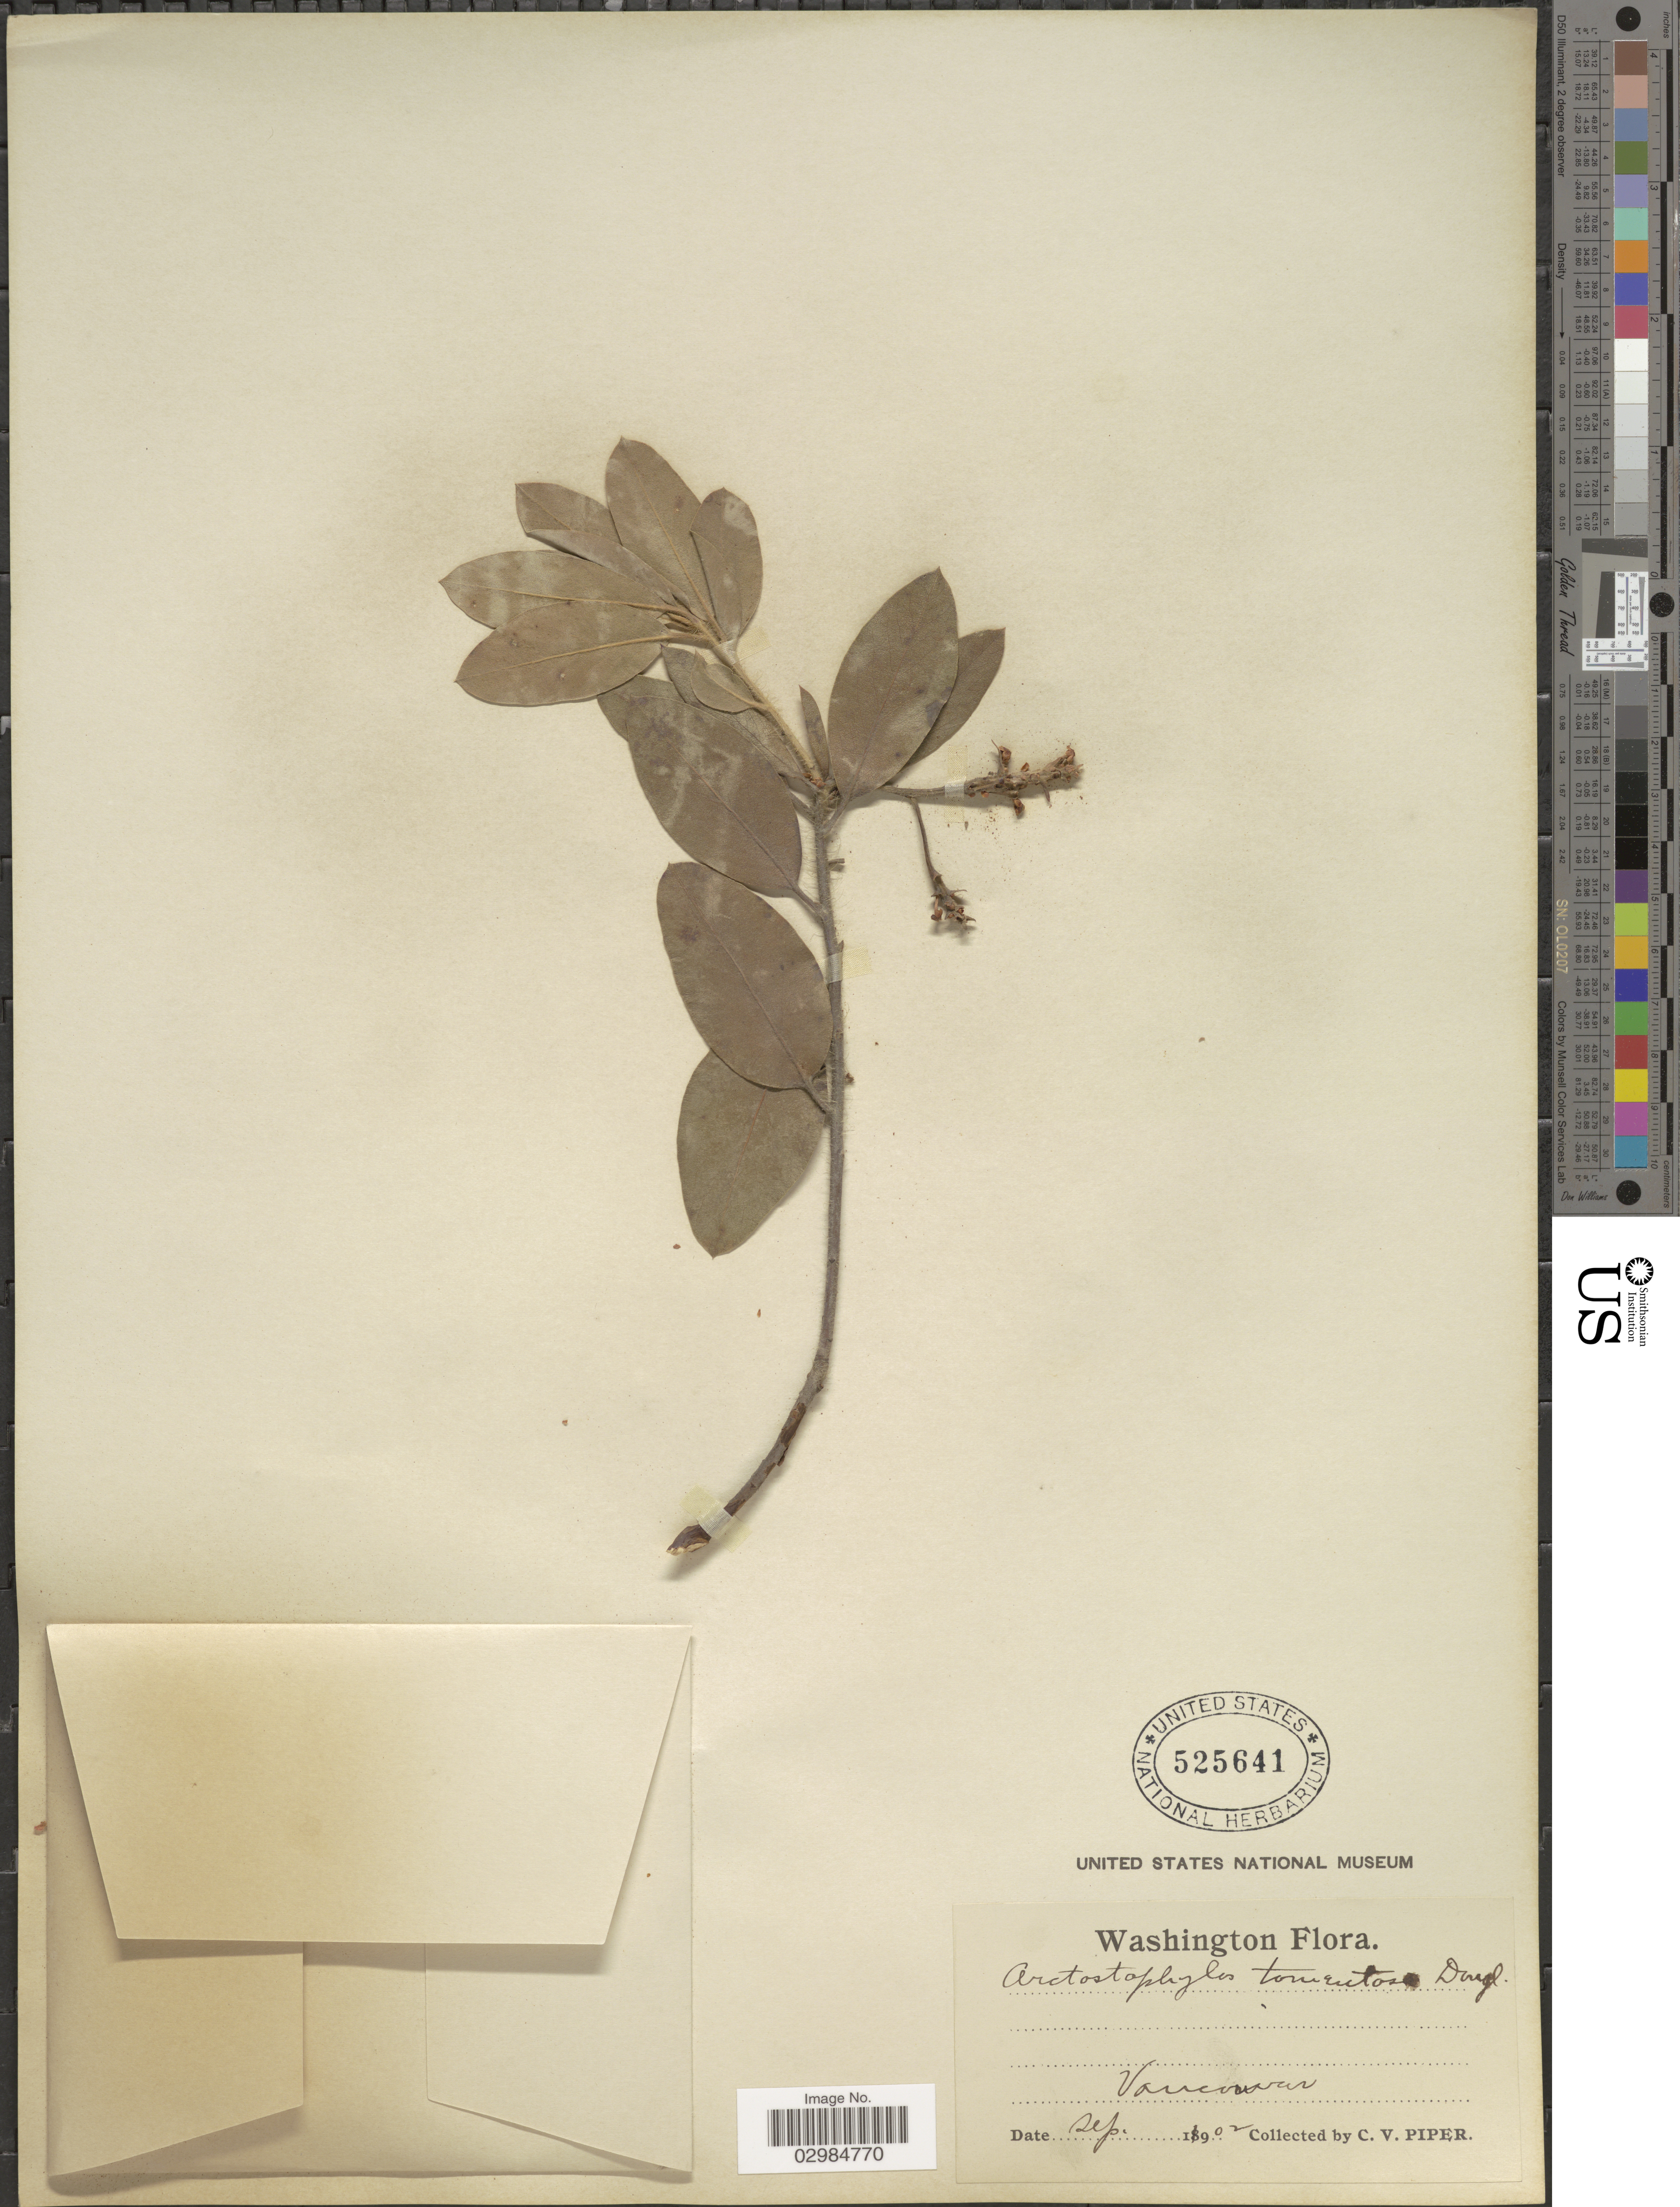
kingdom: Plantae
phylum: Tracheophyta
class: Magnoliopsida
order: Ericales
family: Ericaceae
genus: Arctostaphylos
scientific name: Arctostaphylos tomentosa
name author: (Pursh) Lindl.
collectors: C. V. Piper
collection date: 1902-09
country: United States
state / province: Washington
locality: Vancouver.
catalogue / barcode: US 525641